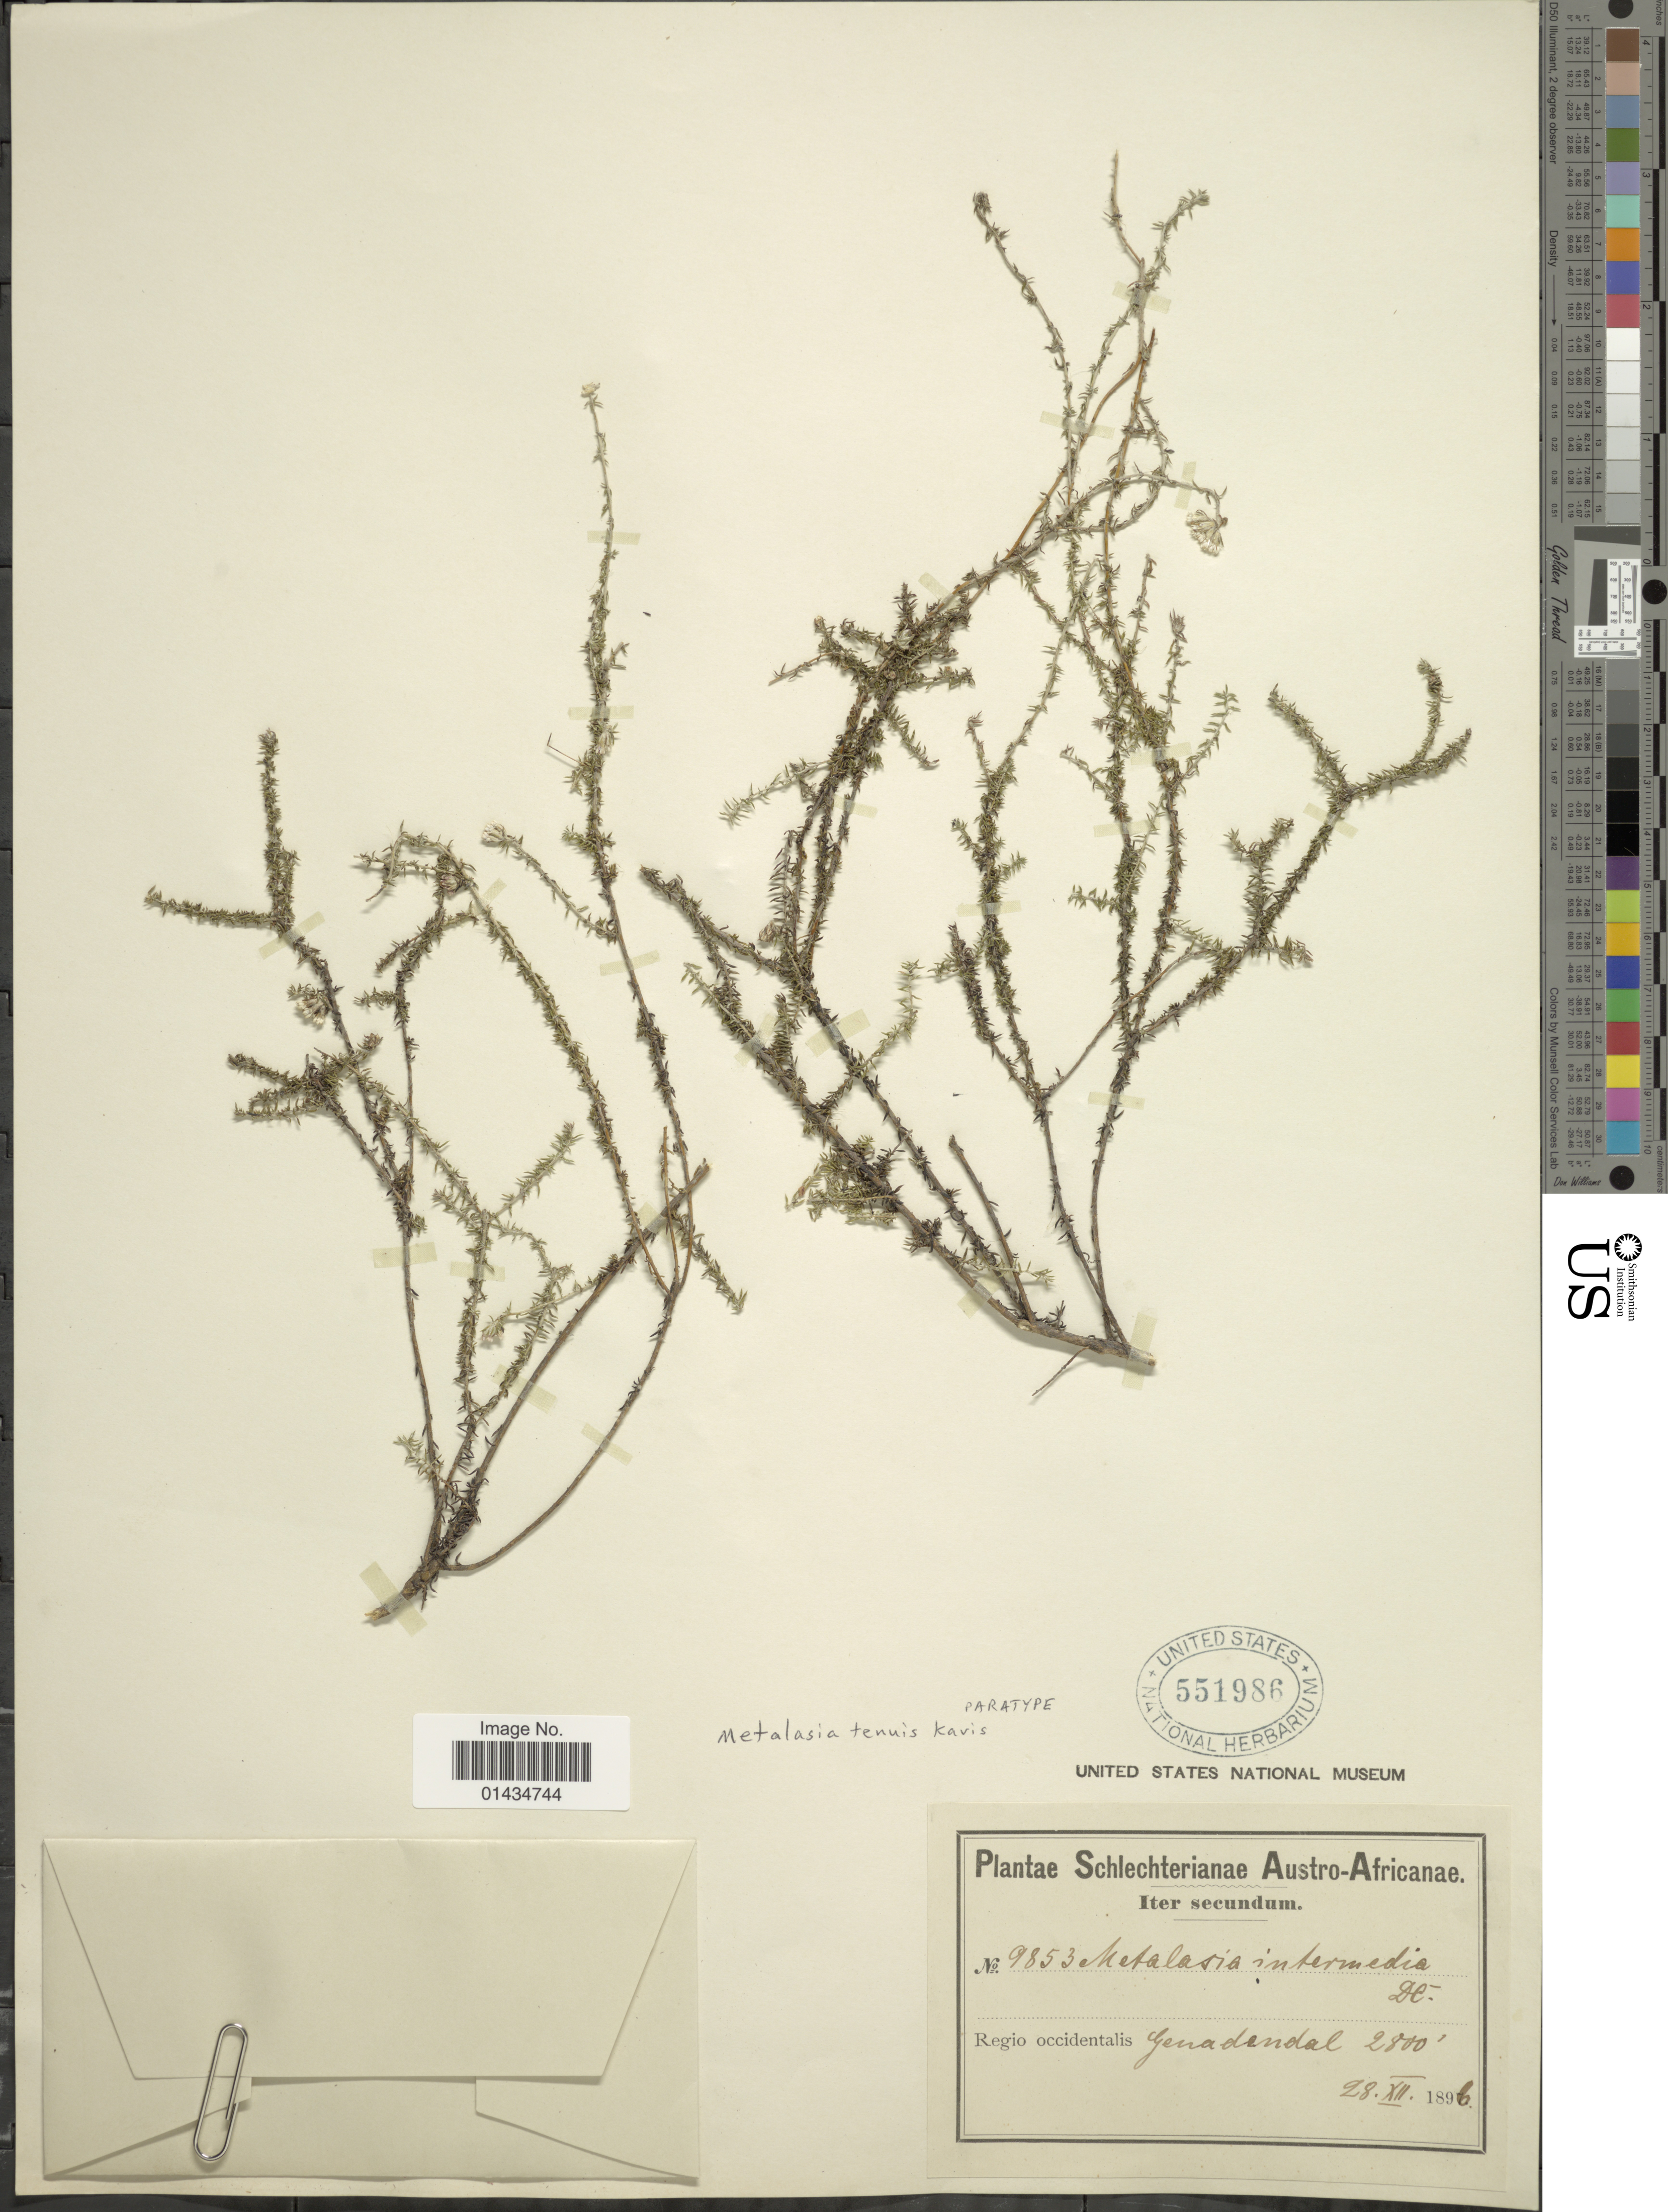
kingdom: Plantae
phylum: Tracheophyta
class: Magnoliopsida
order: Asterales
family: Asteraceae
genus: Metalasia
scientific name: Metalasia tenuis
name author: P.O. Karis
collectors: Schlechter, --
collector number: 9853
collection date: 1896-12-28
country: South Africa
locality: Austro-Africanae, Regio occidentalis Genadendal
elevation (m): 853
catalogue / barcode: US 551986